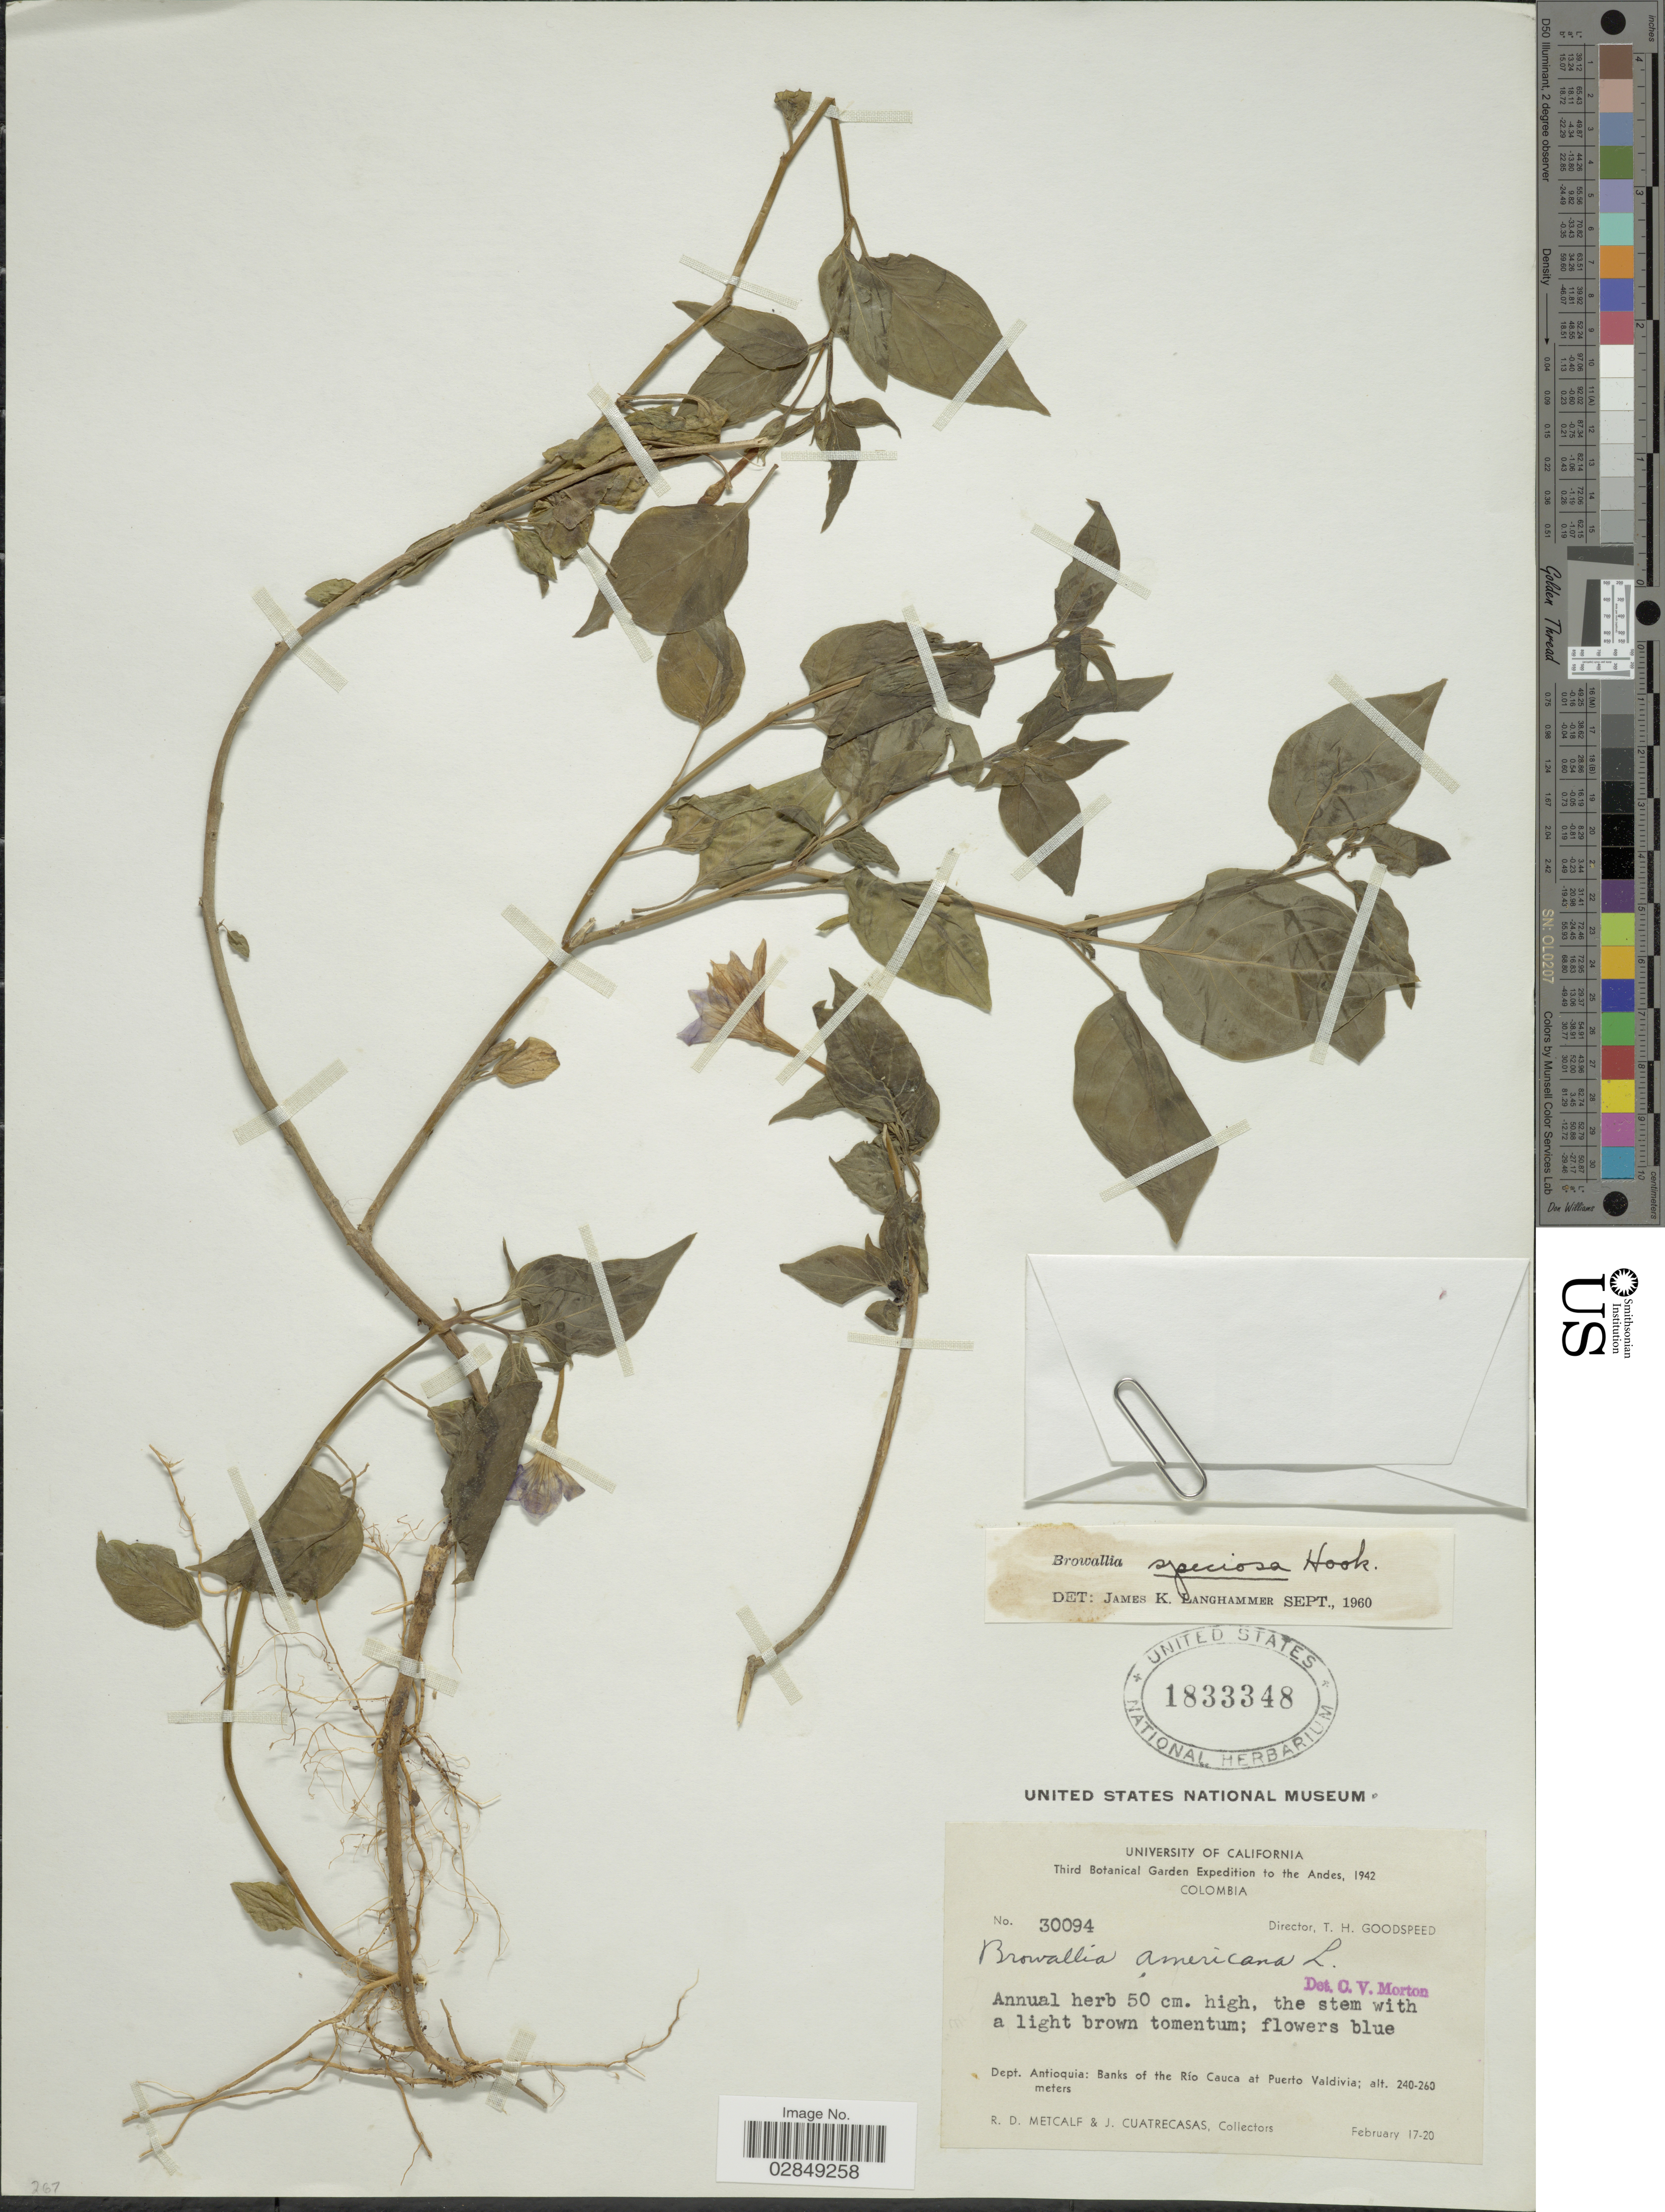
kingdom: Plantae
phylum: Tracheophyta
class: Magnoliopsida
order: Solanales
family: Solanaceae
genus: Browallia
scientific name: Browallia speciosa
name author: Hook.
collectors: R. D. Metcalf & J. Cuatrecasas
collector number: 30094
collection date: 1942-02-17/1942-02-20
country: Colombia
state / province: Antioquia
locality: Banks of the Río Cauca at Puerto Valdivia.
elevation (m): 240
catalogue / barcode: US 1833348